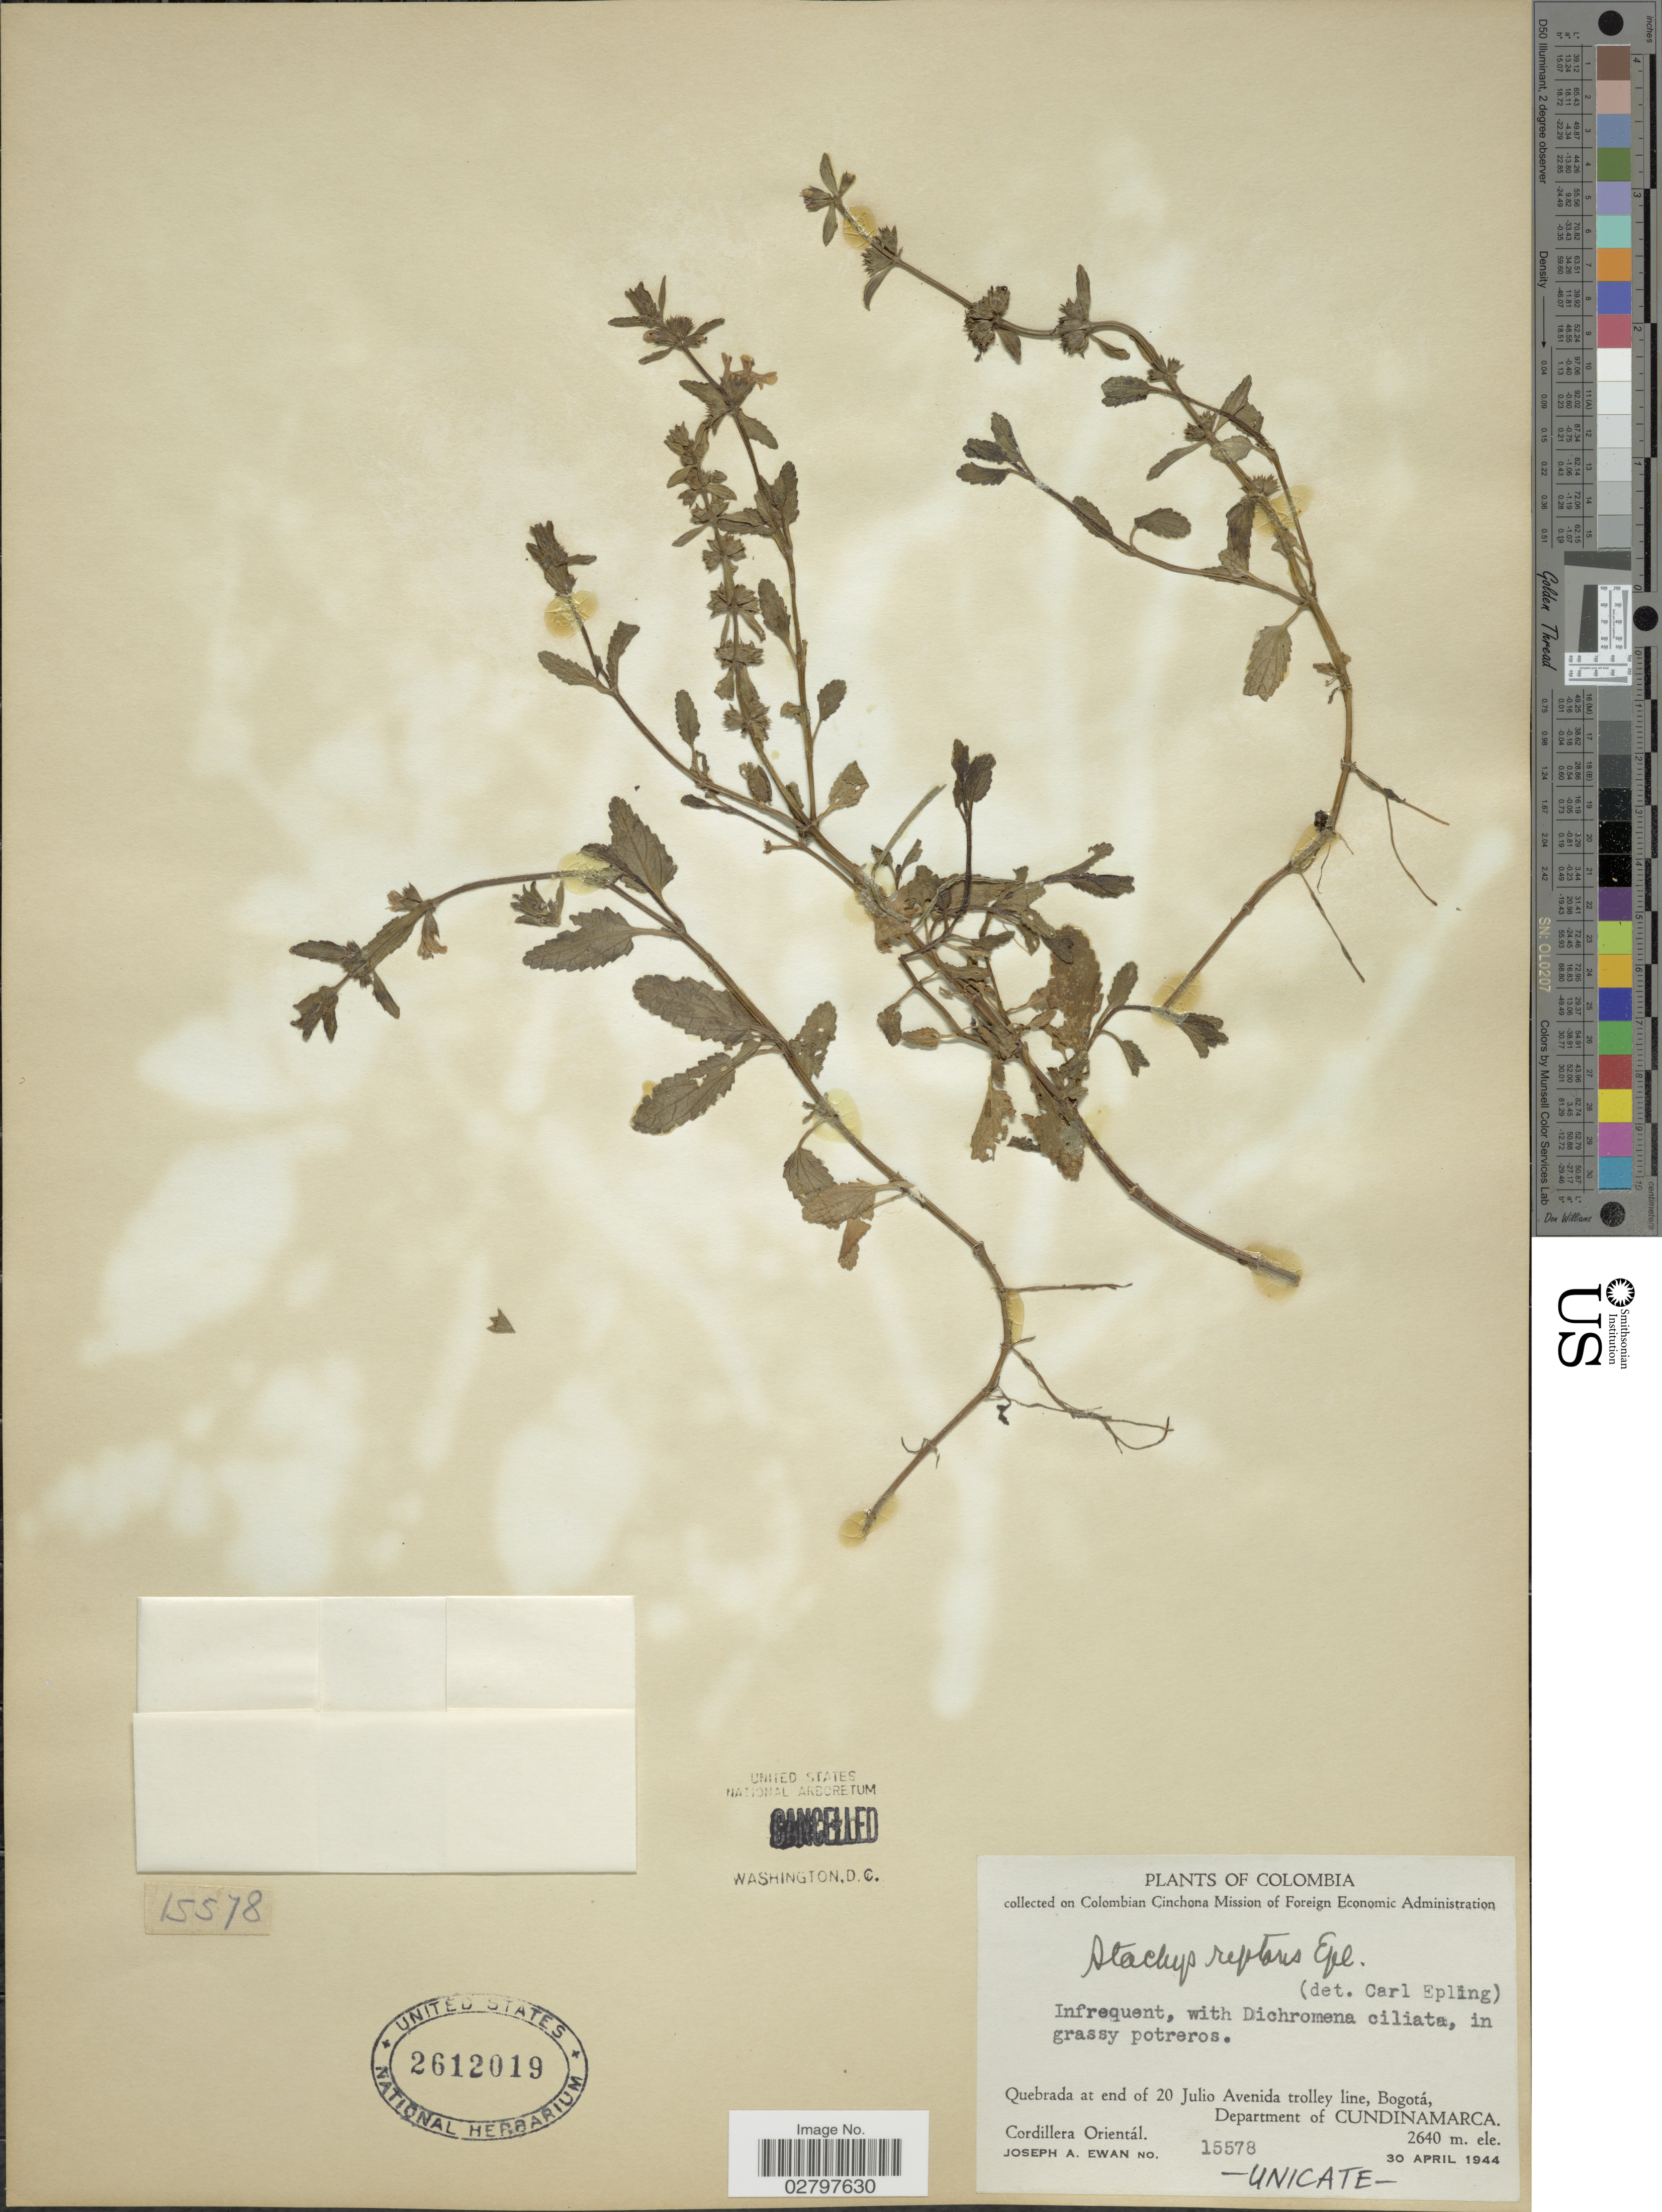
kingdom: Plantae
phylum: Tracheophyta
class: Magnoliopsida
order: Lamiales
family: Lamiaceae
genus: Stachys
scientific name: Stachys reptans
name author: Hedge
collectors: J. A. Ewan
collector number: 15578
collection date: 1944-04-30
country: Colombia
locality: Quebrada at end of 20 Julio Avenida trolley line, Bogotá, Department of Cundinamarca, Cordillera Orientál.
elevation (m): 2640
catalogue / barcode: US 2612019